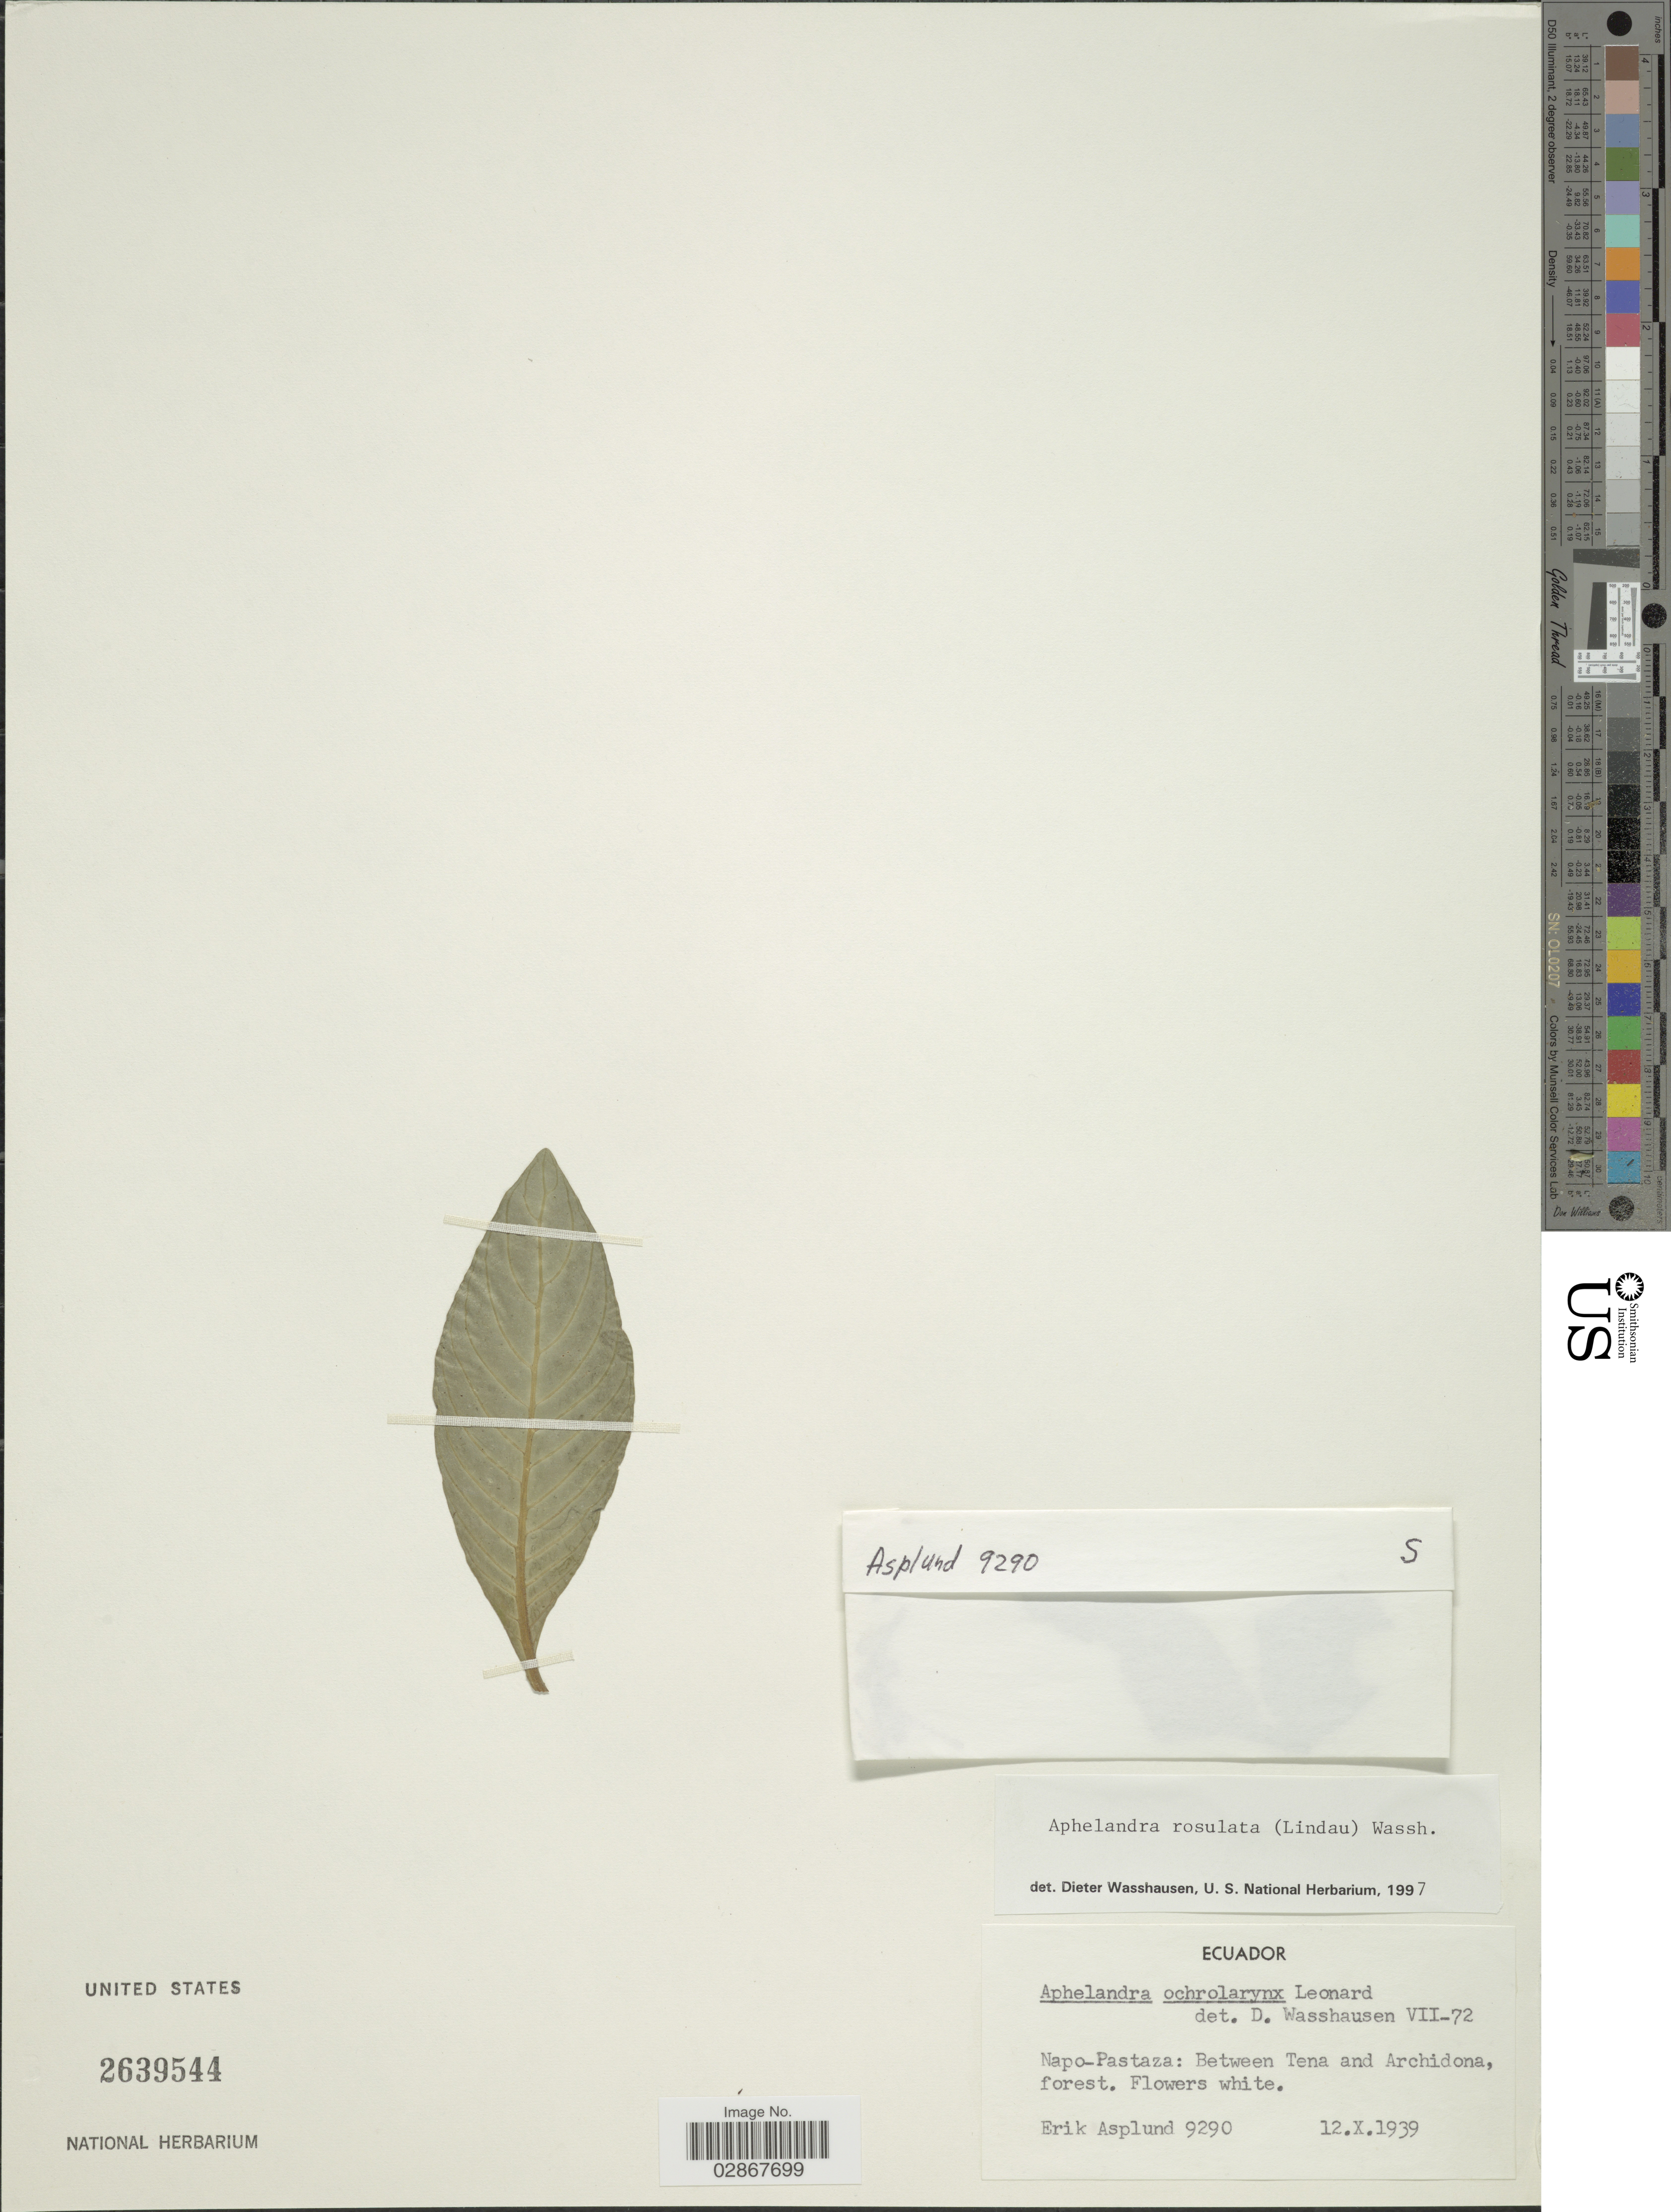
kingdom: Plantae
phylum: Tracheophyta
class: Magnoliopsida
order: Lamiales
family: Acanthaceae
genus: Aphelandra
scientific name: Aphelandra rosulata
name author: (Lindau) Wassh.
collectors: E. Asplund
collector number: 9290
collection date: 1939-10-12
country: Ecuador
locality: Napo-Pastaza: Between Tena and Archidona.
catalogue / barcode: US 2639544